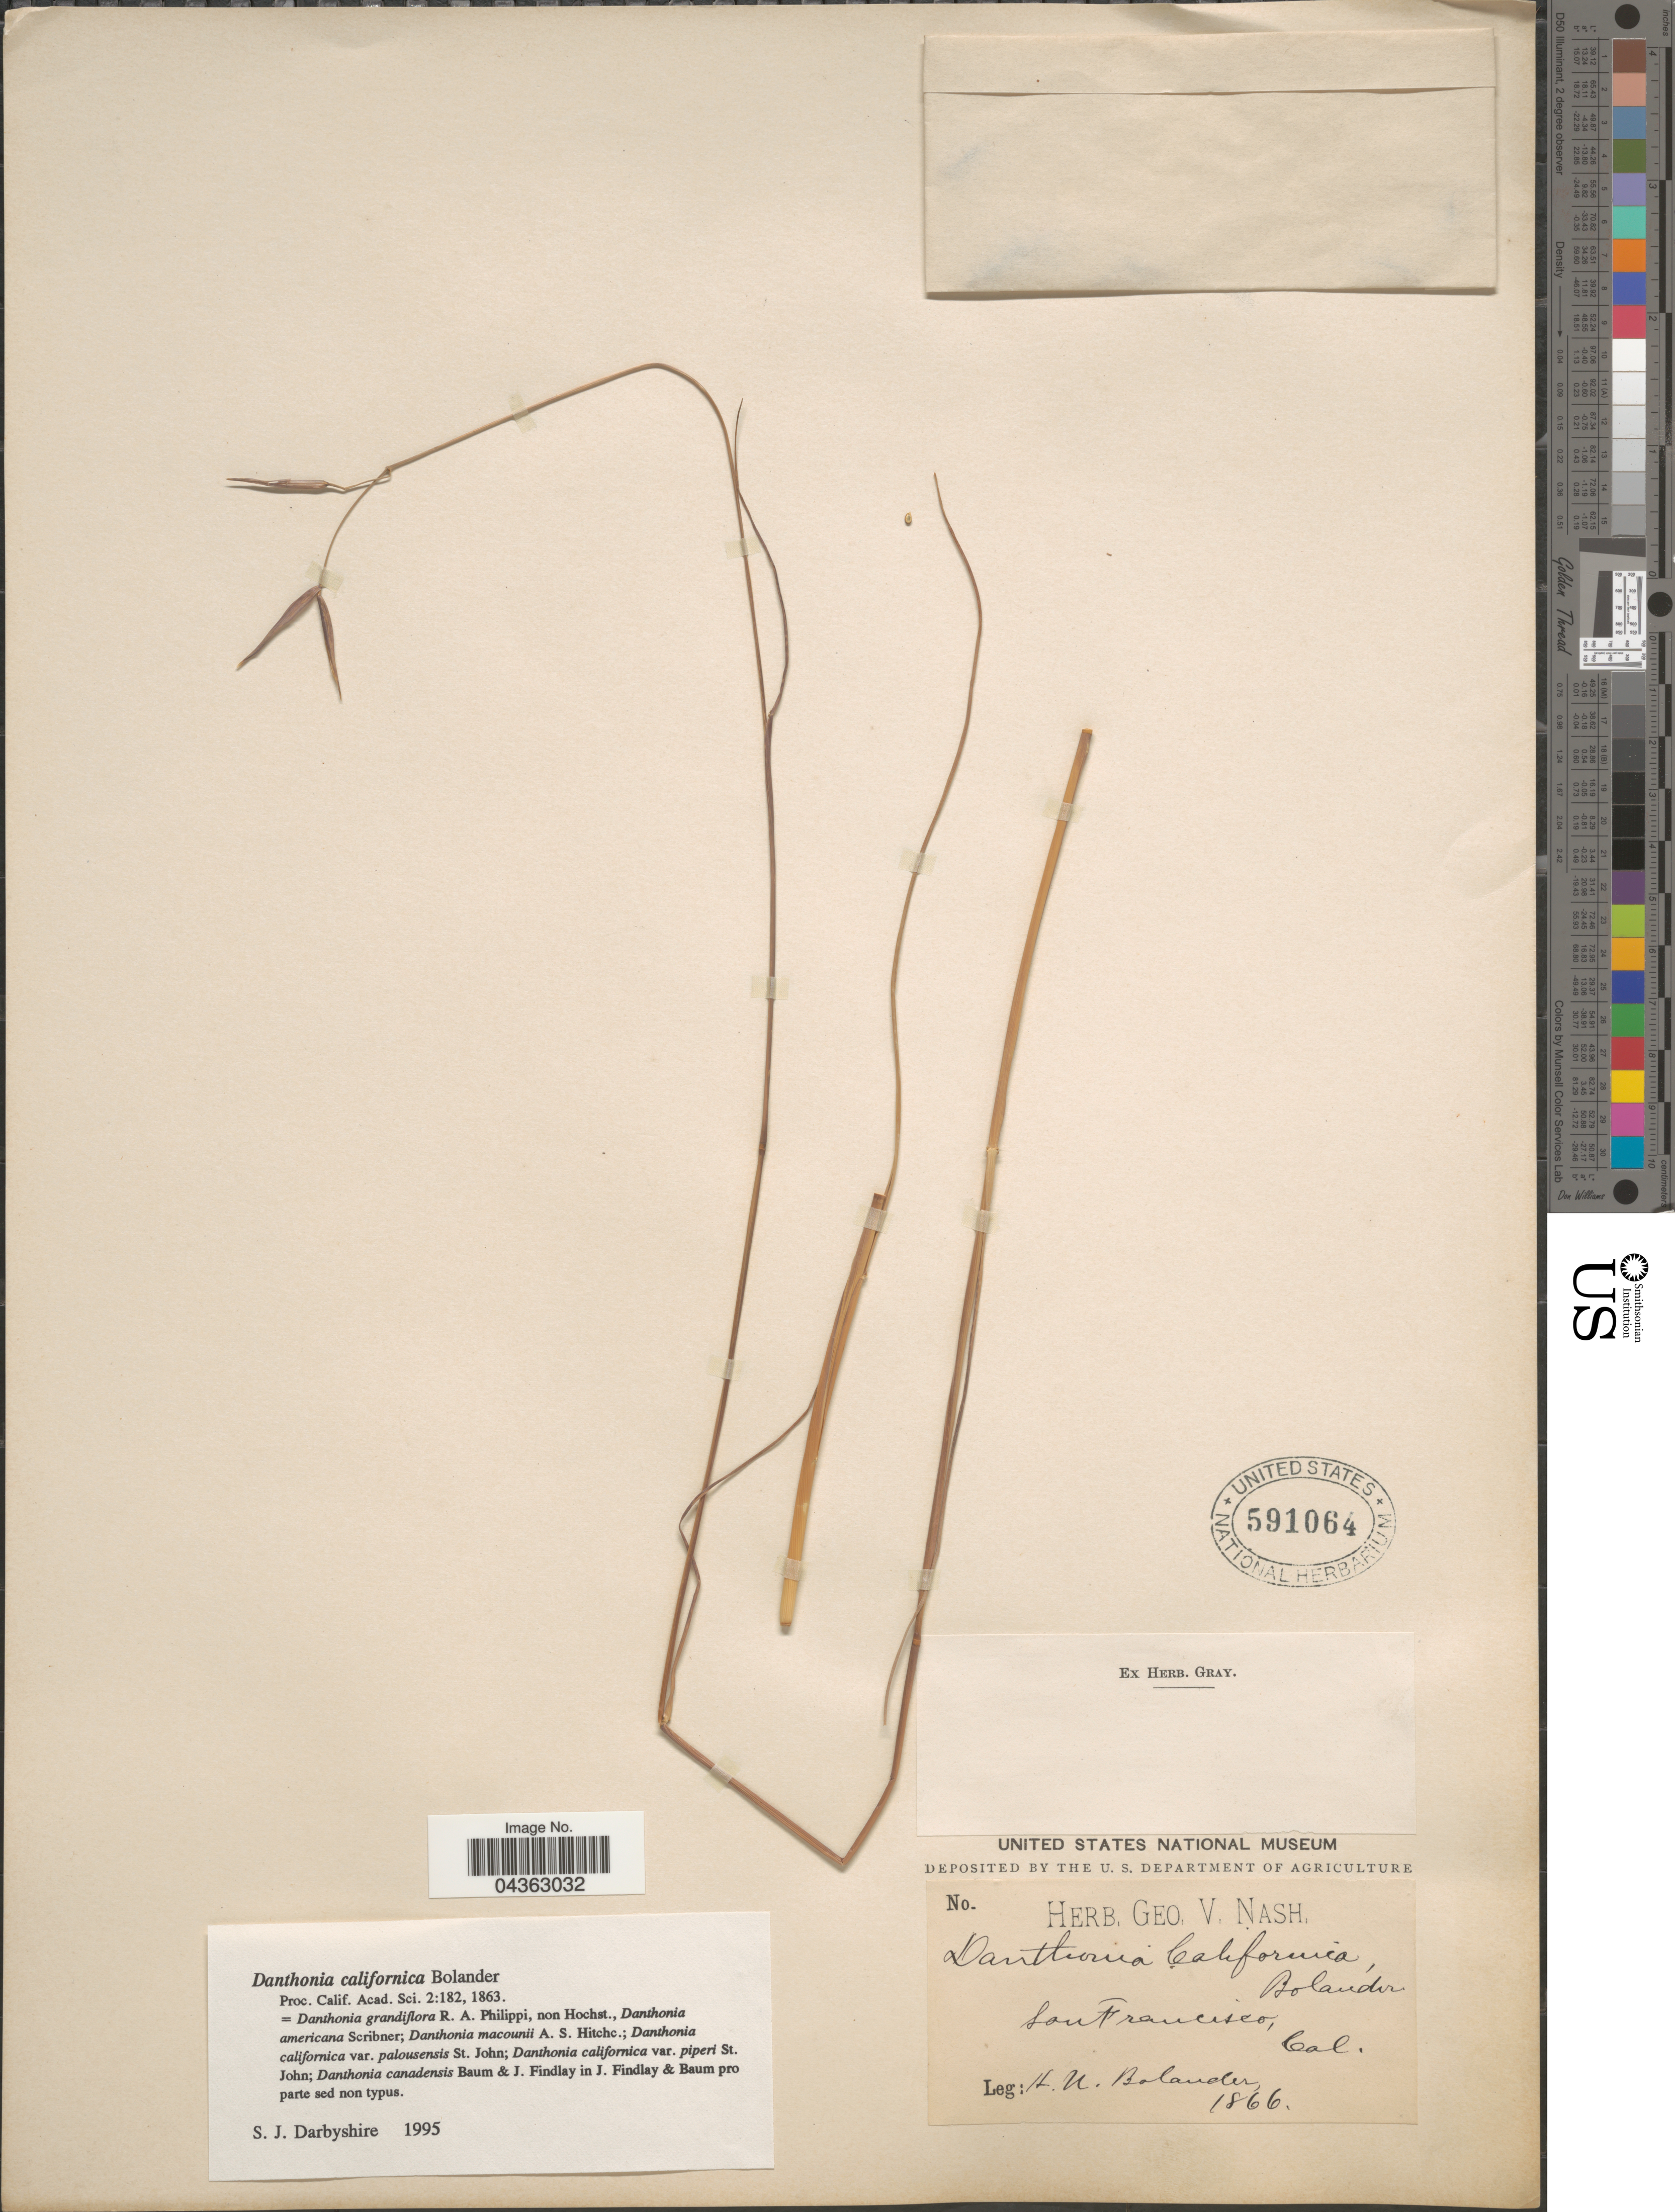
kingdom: Plantae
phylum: Tracheophyta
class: Liliopsida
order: Poales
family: Poaceae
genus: Danthonia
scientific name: Danthonia californica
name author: Bol.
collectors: H. Bolander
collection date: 1866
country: United States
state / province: California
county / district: San Francisco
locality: San Francisco.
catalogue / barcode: US 591064